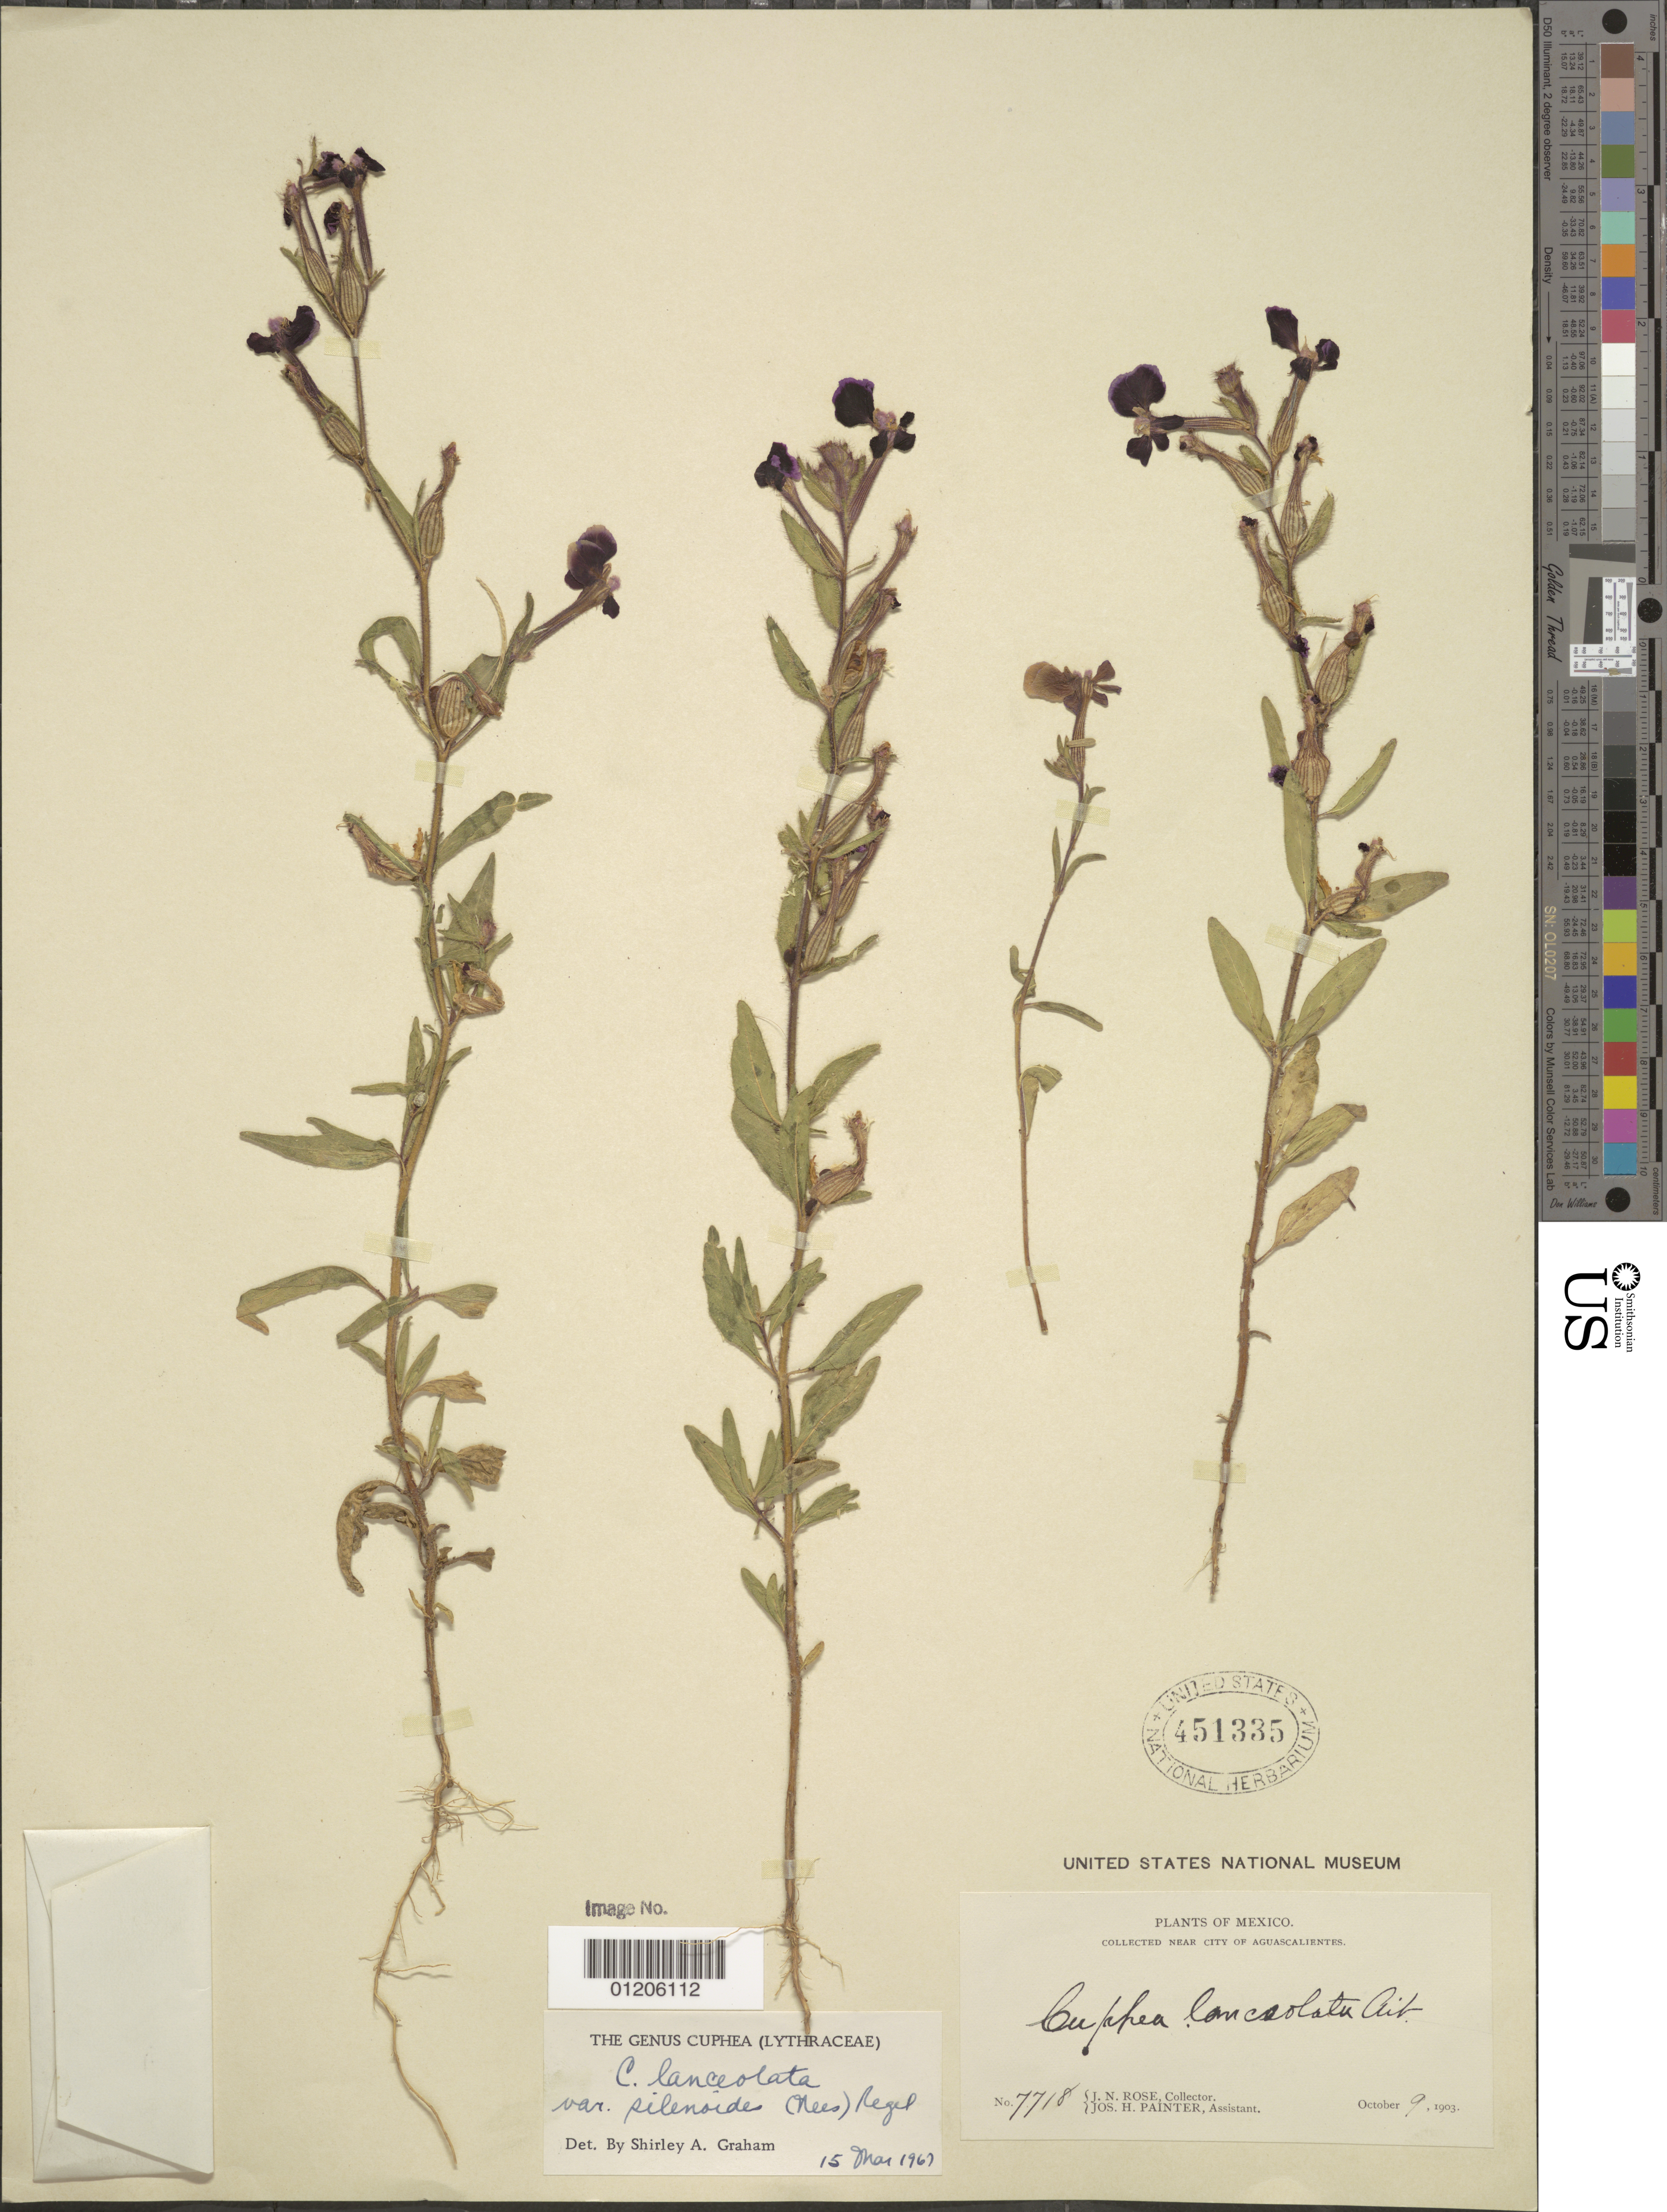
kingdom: Plantae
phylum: Tracheophyta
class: Magnoliopsida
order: Myrtales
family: Lythraceae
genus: Cuphea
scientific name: Cuphea lanceolata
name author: W.T. Aiton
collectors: J. N. Rose & J. H. Painter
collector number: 7718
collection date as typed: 09 Oct 1903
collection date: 1903-10-09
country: Mexico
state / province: Aguascalientes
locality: Near city of Aguascalientes.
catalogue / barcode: US 451335